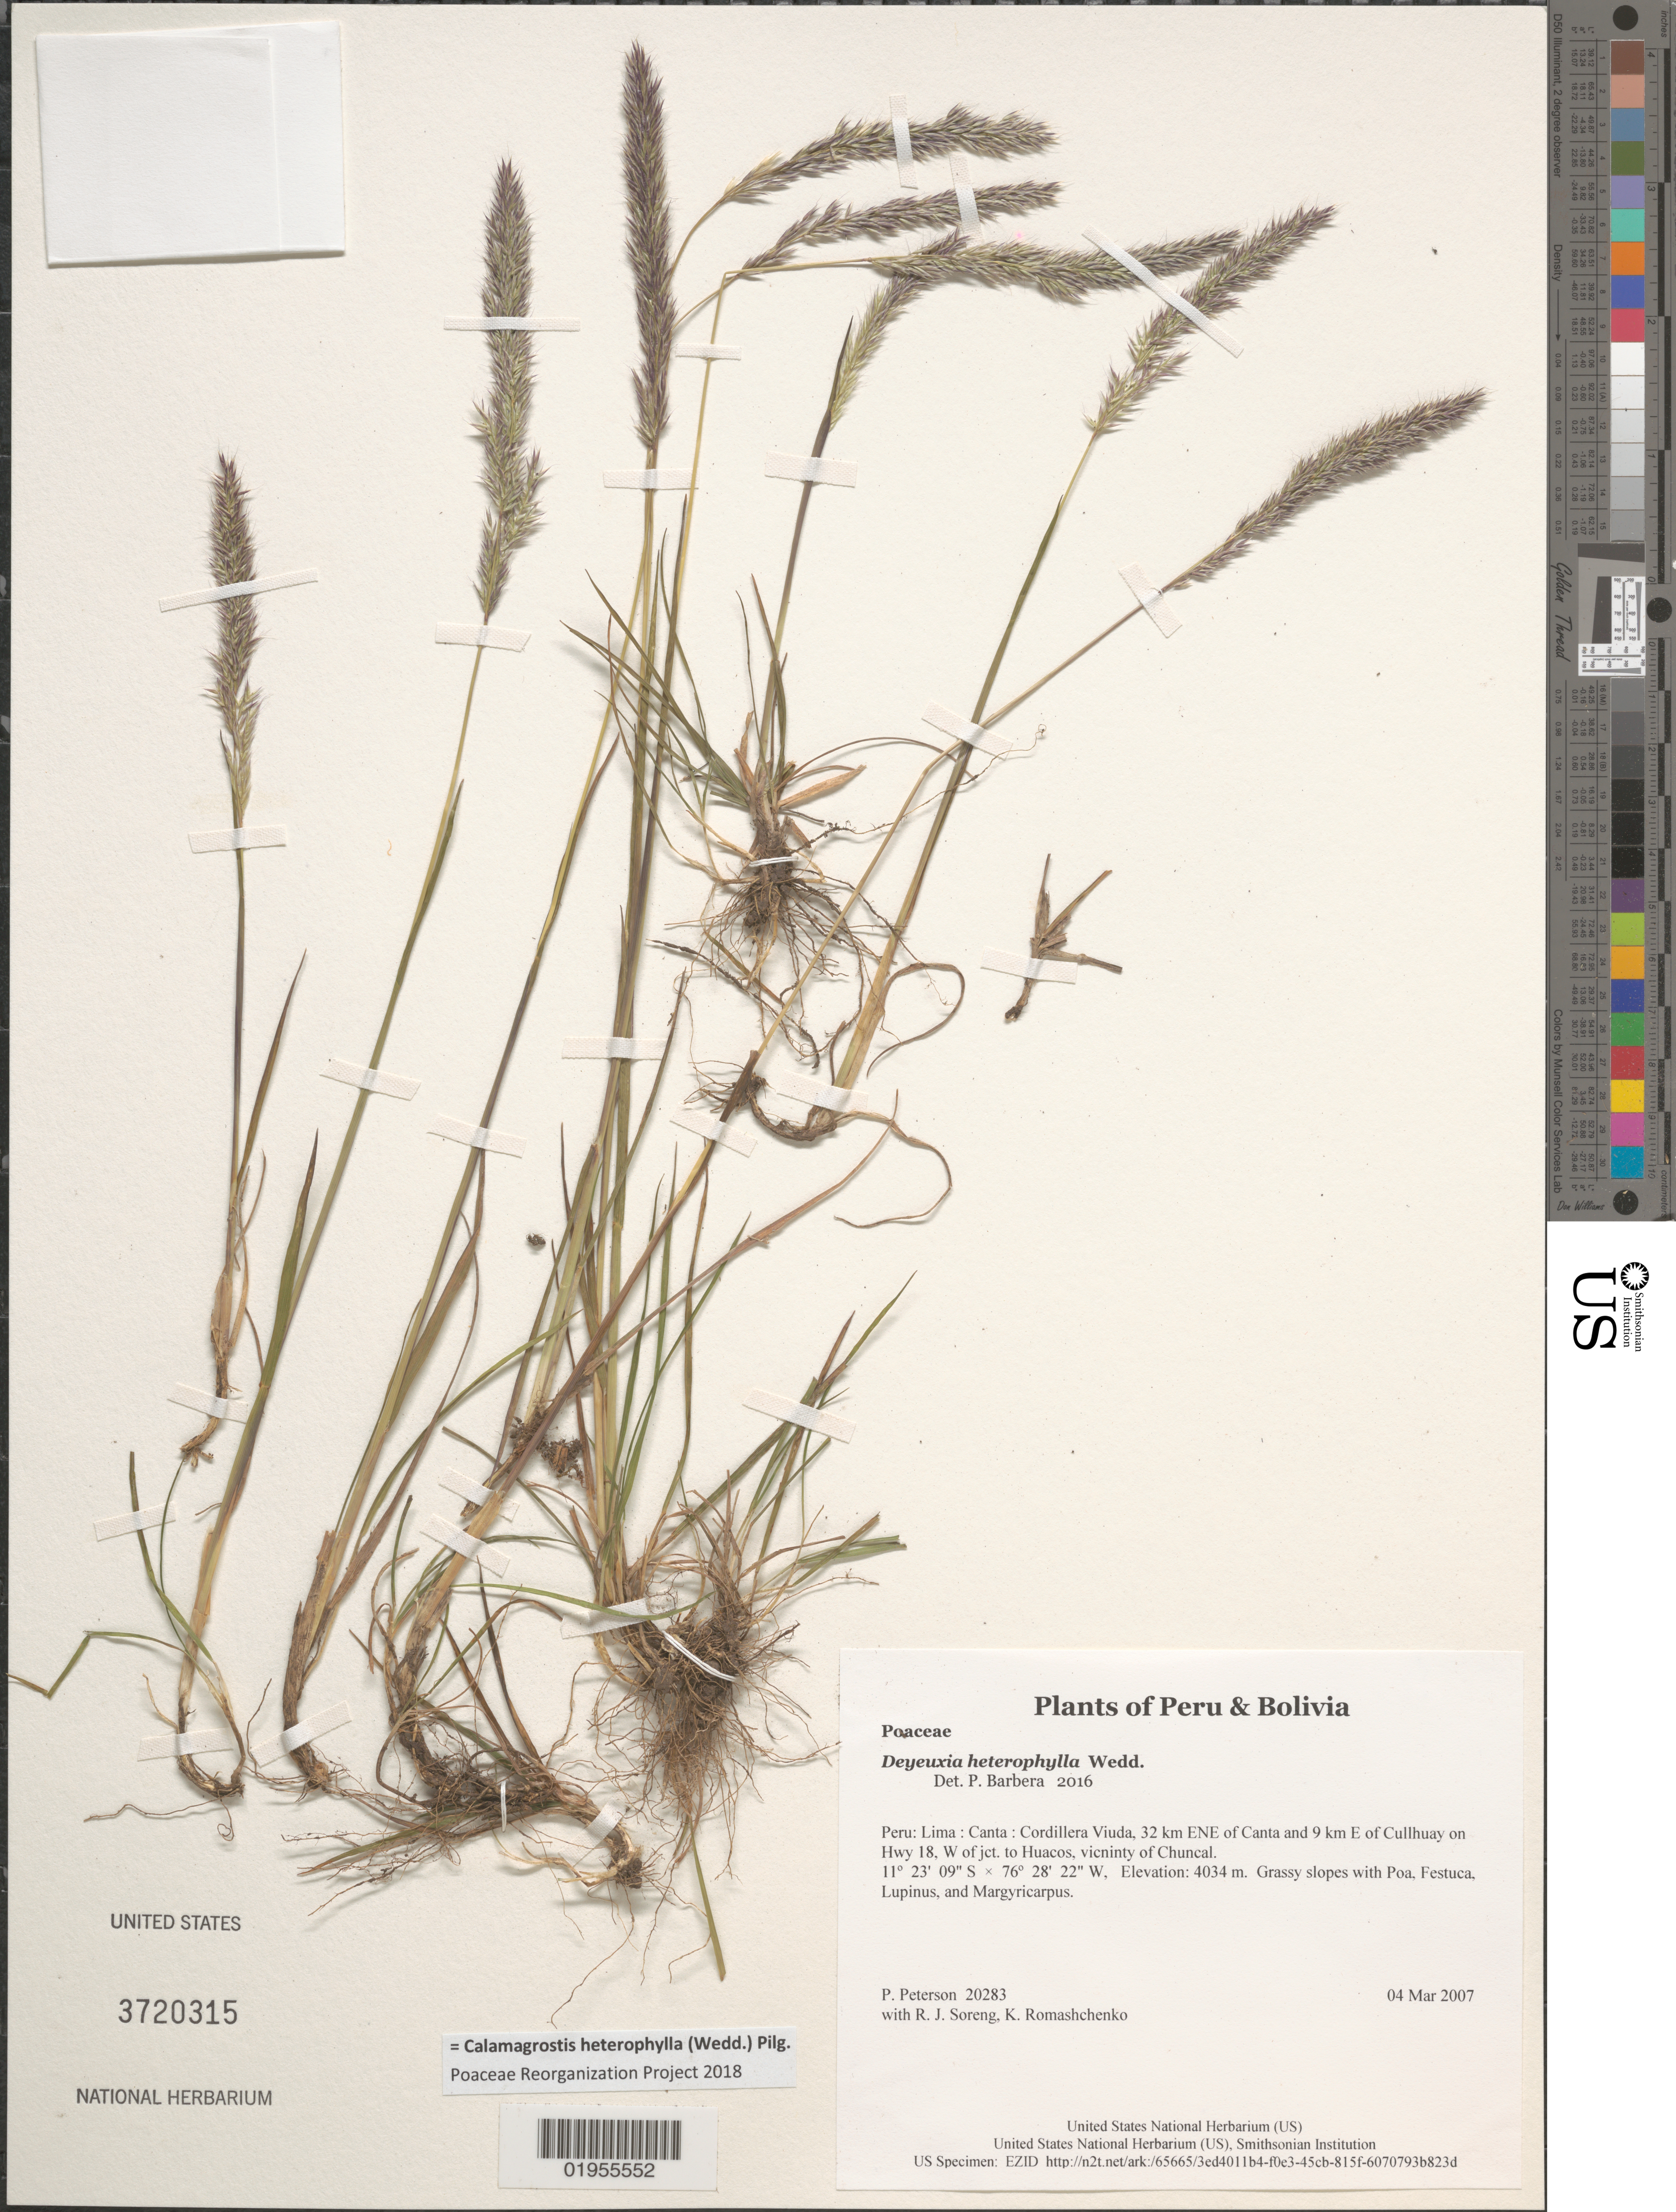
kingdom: Plantae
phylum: Tracheophyta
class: Liliopsida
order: Poales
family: Poaceae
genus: Calamagrostis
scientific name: Calamagrostis heterophylla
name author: (Wedd.) Pilg.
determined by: Poaceae Reorganization Project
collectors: P. M. Peterson, R. J. Soreng & K. Romashchenko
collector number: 20283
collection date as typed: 04 Mar 2007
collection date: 2007-03-04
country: Peru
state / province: Lima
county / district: Canta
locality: Cordillera Viuda, 32 km ENE of Canta and 9 km E of Cullhuay on Hwy 18, W of jct. to Huacos, vicinity of Chuncal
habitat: Grassy slopes with Poa, Festuca, Lupinus, and Margyricarpus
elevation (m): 4034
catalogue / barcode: US 3720315